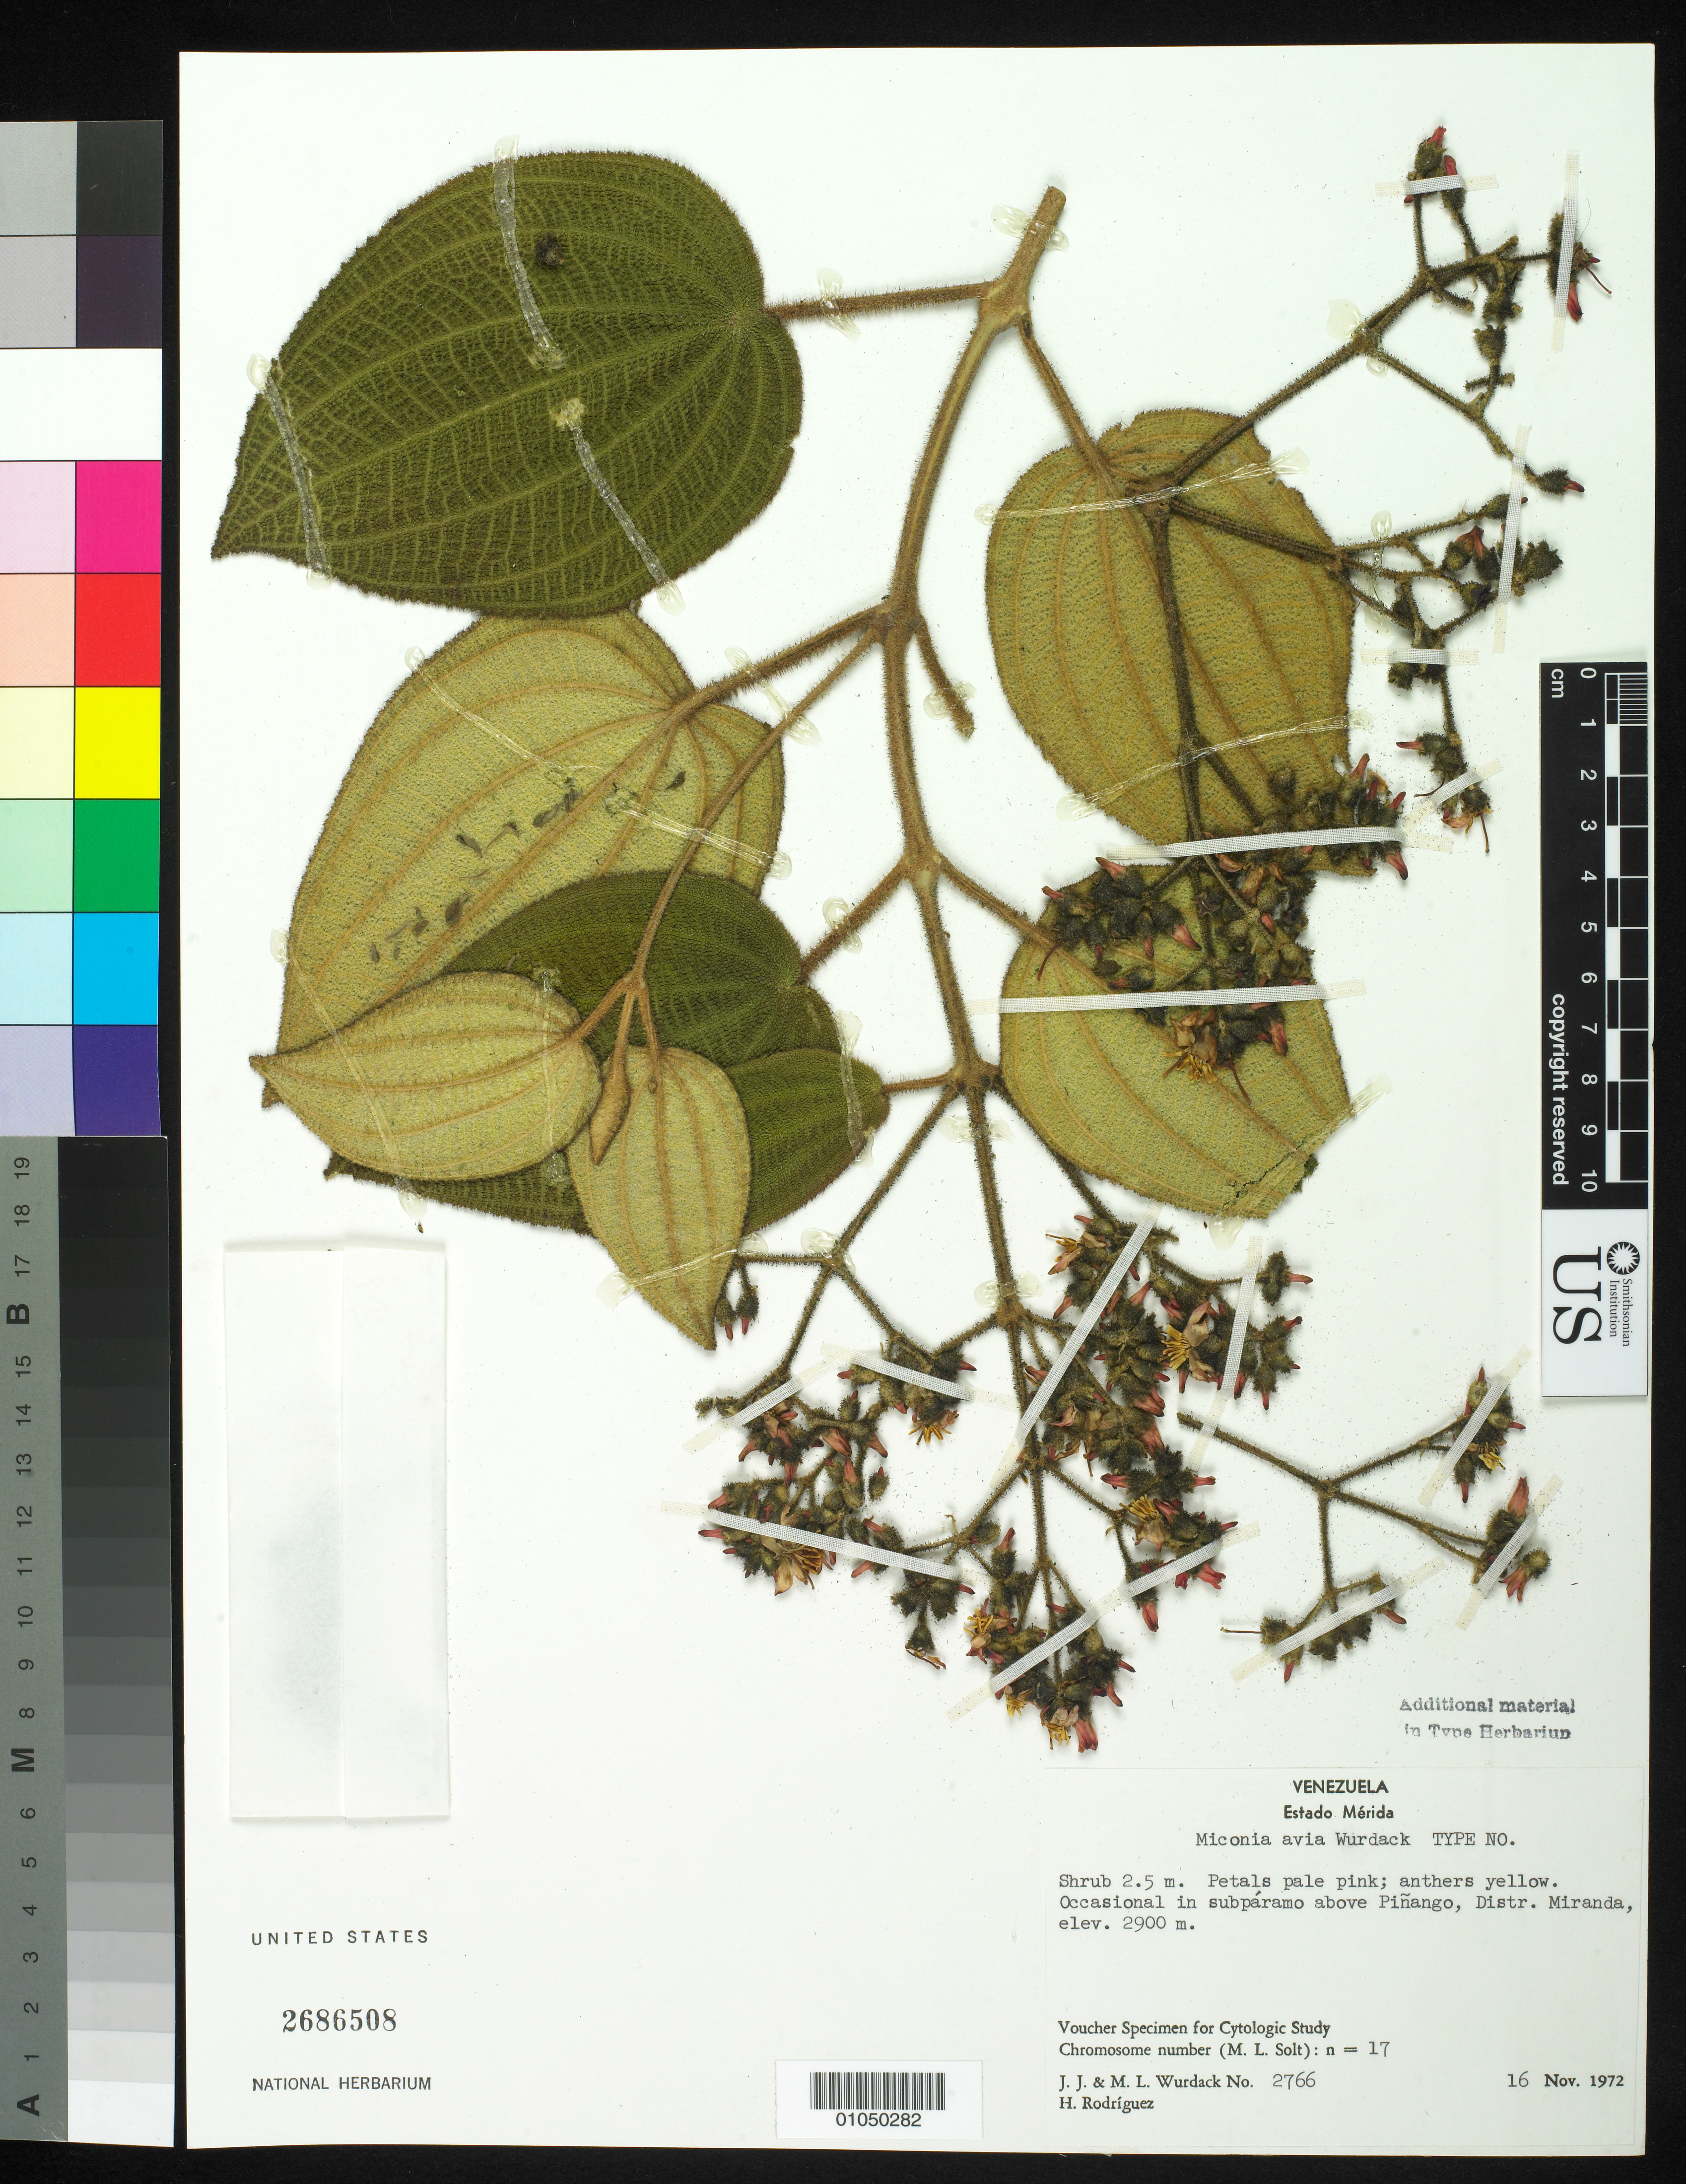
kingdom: Plantae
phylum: Tracheophyta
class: Magnoliopsida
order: Myrtales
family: Melastomataceae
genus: Miconia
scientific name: Miconia avia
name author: Wurdack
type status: Isotype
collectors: J. J. Wurdack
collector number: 2766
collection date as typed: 16 Nov 1972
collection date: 1972-11-16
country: Venezuela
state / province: Mérida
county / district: Miranda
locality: Above Piñango, Distr. Miranda.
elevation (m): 2900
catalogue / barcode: US 2686508